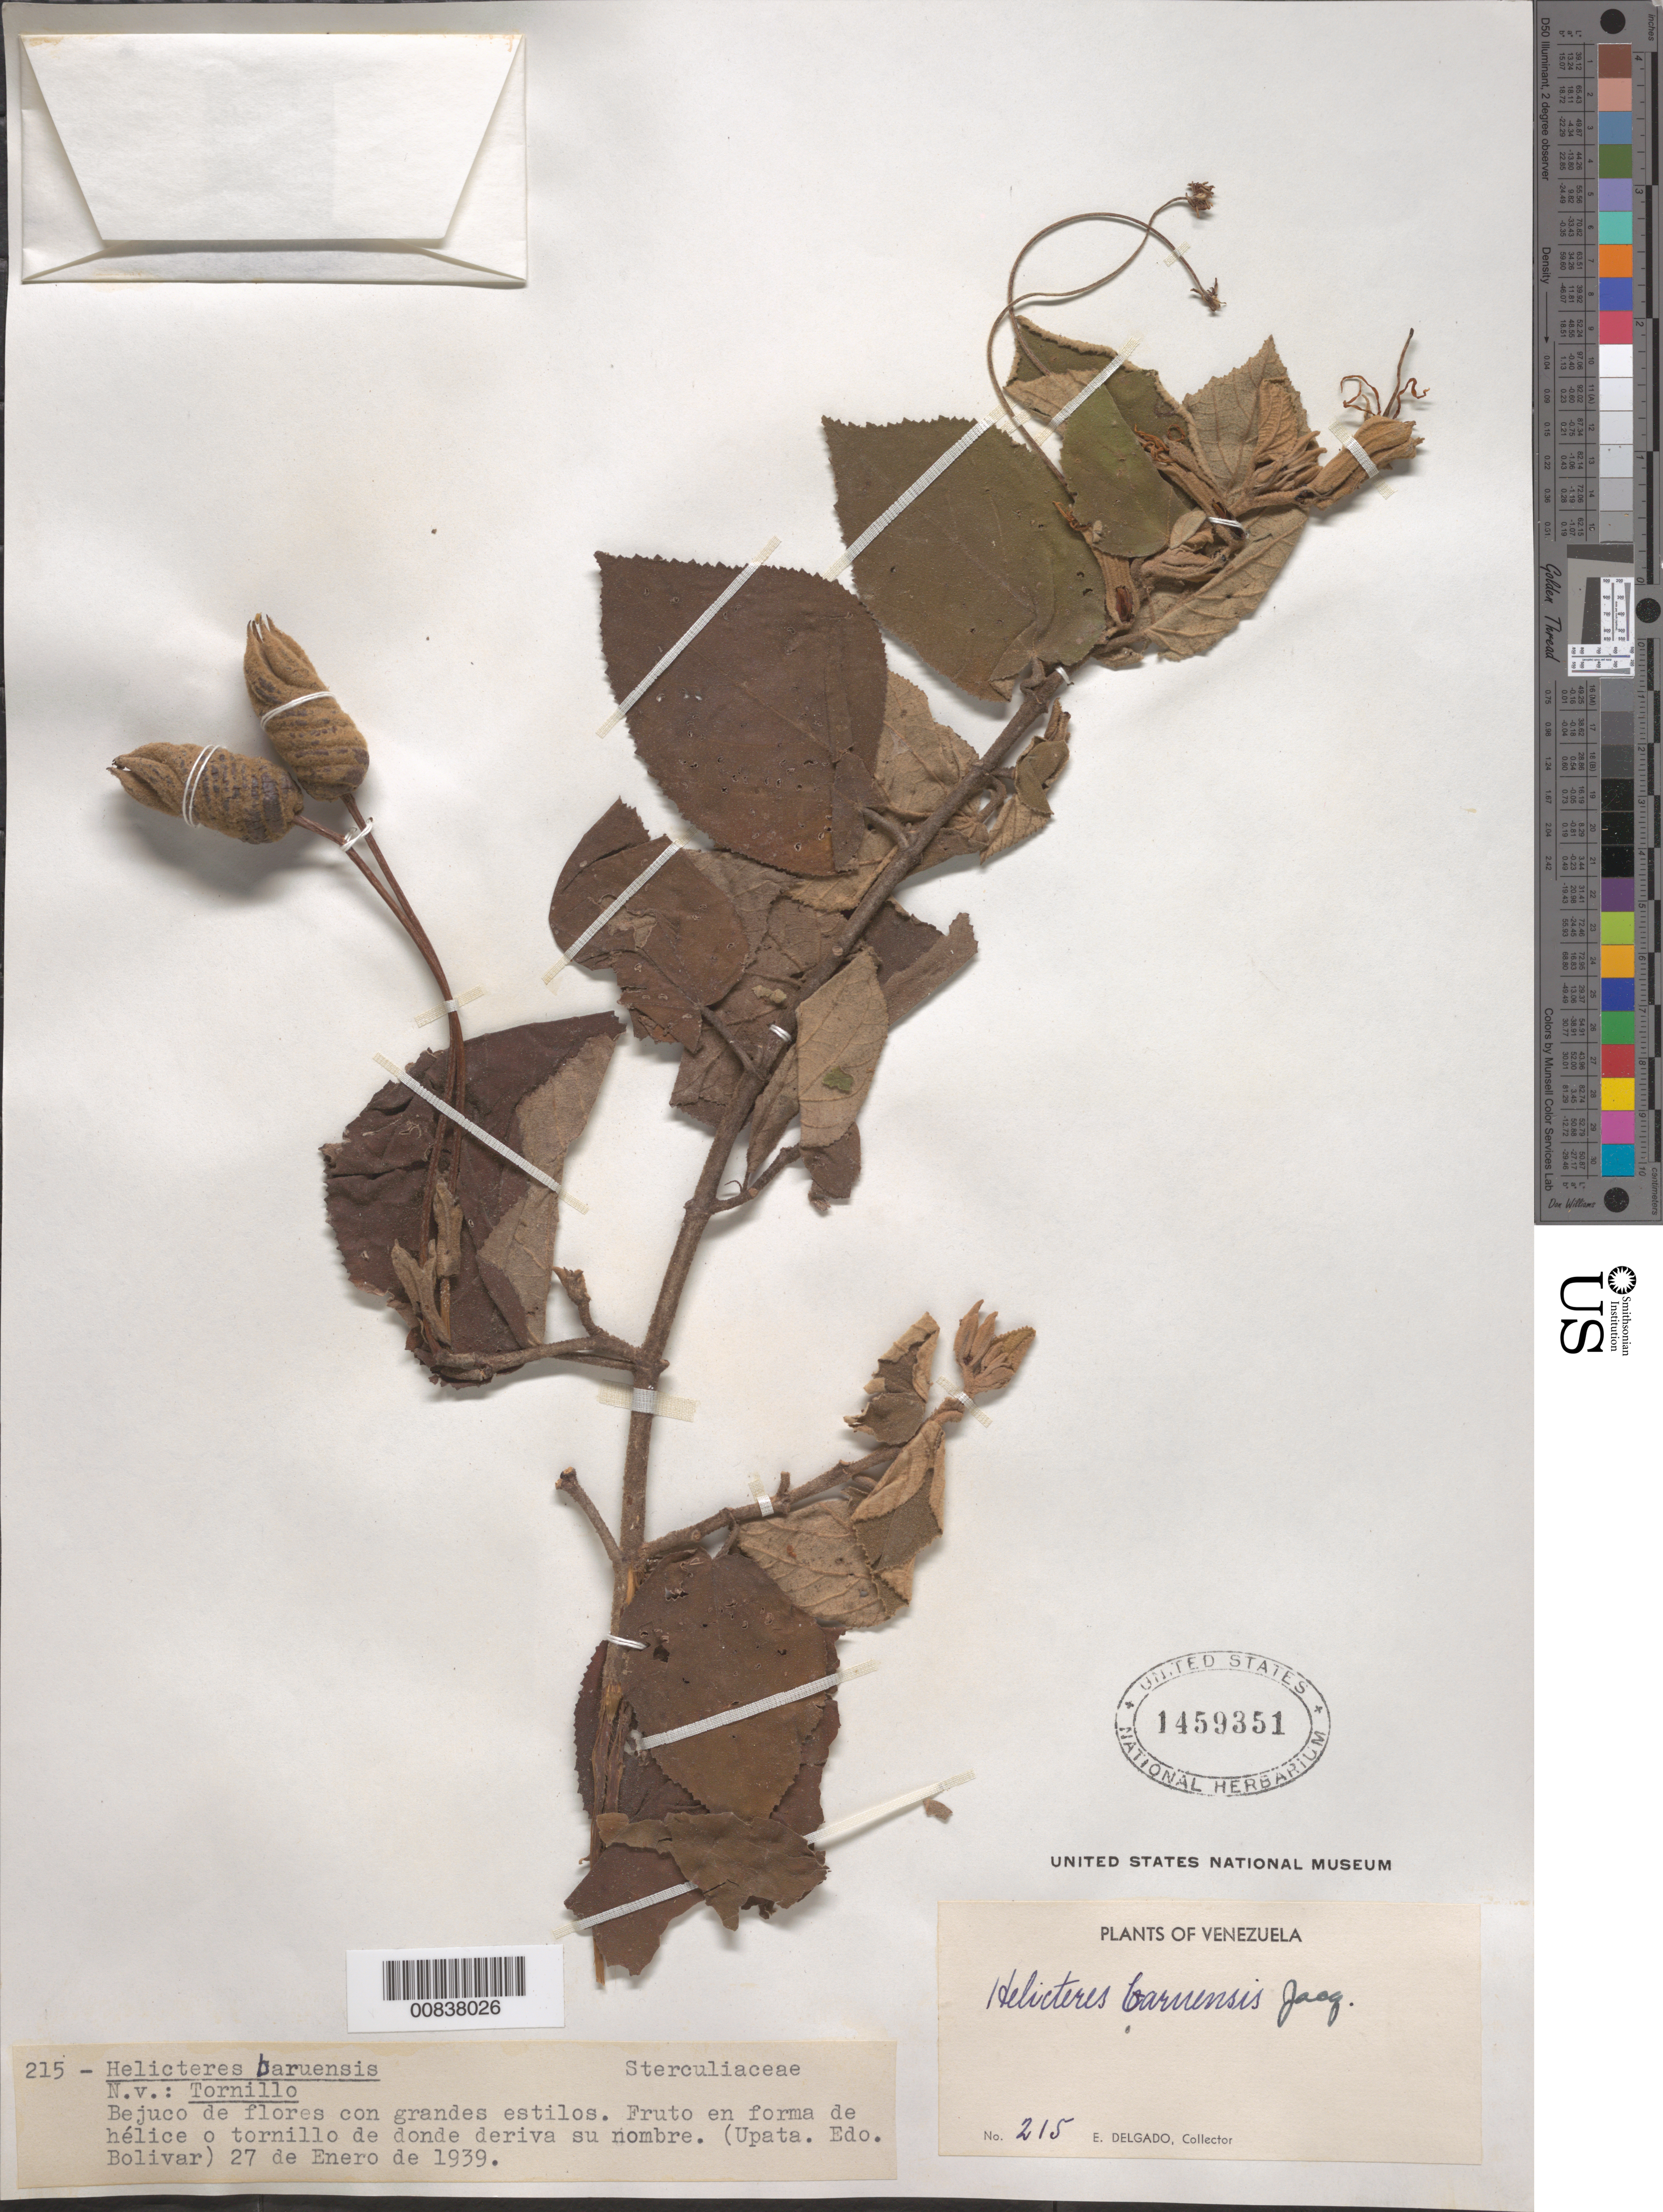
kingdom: Plantae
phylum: Tracheophyta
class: Magnoliopsida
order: Malvales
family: Malvaceae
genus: Helicteres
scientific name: Helicteres baruensis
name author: Jacq.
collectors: E. Delgado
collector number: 215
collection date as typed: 27-Jan-39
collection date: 1939-01-27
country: Venezuela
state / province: Bolívar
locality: Mun. Upata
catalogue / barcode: US 1459351